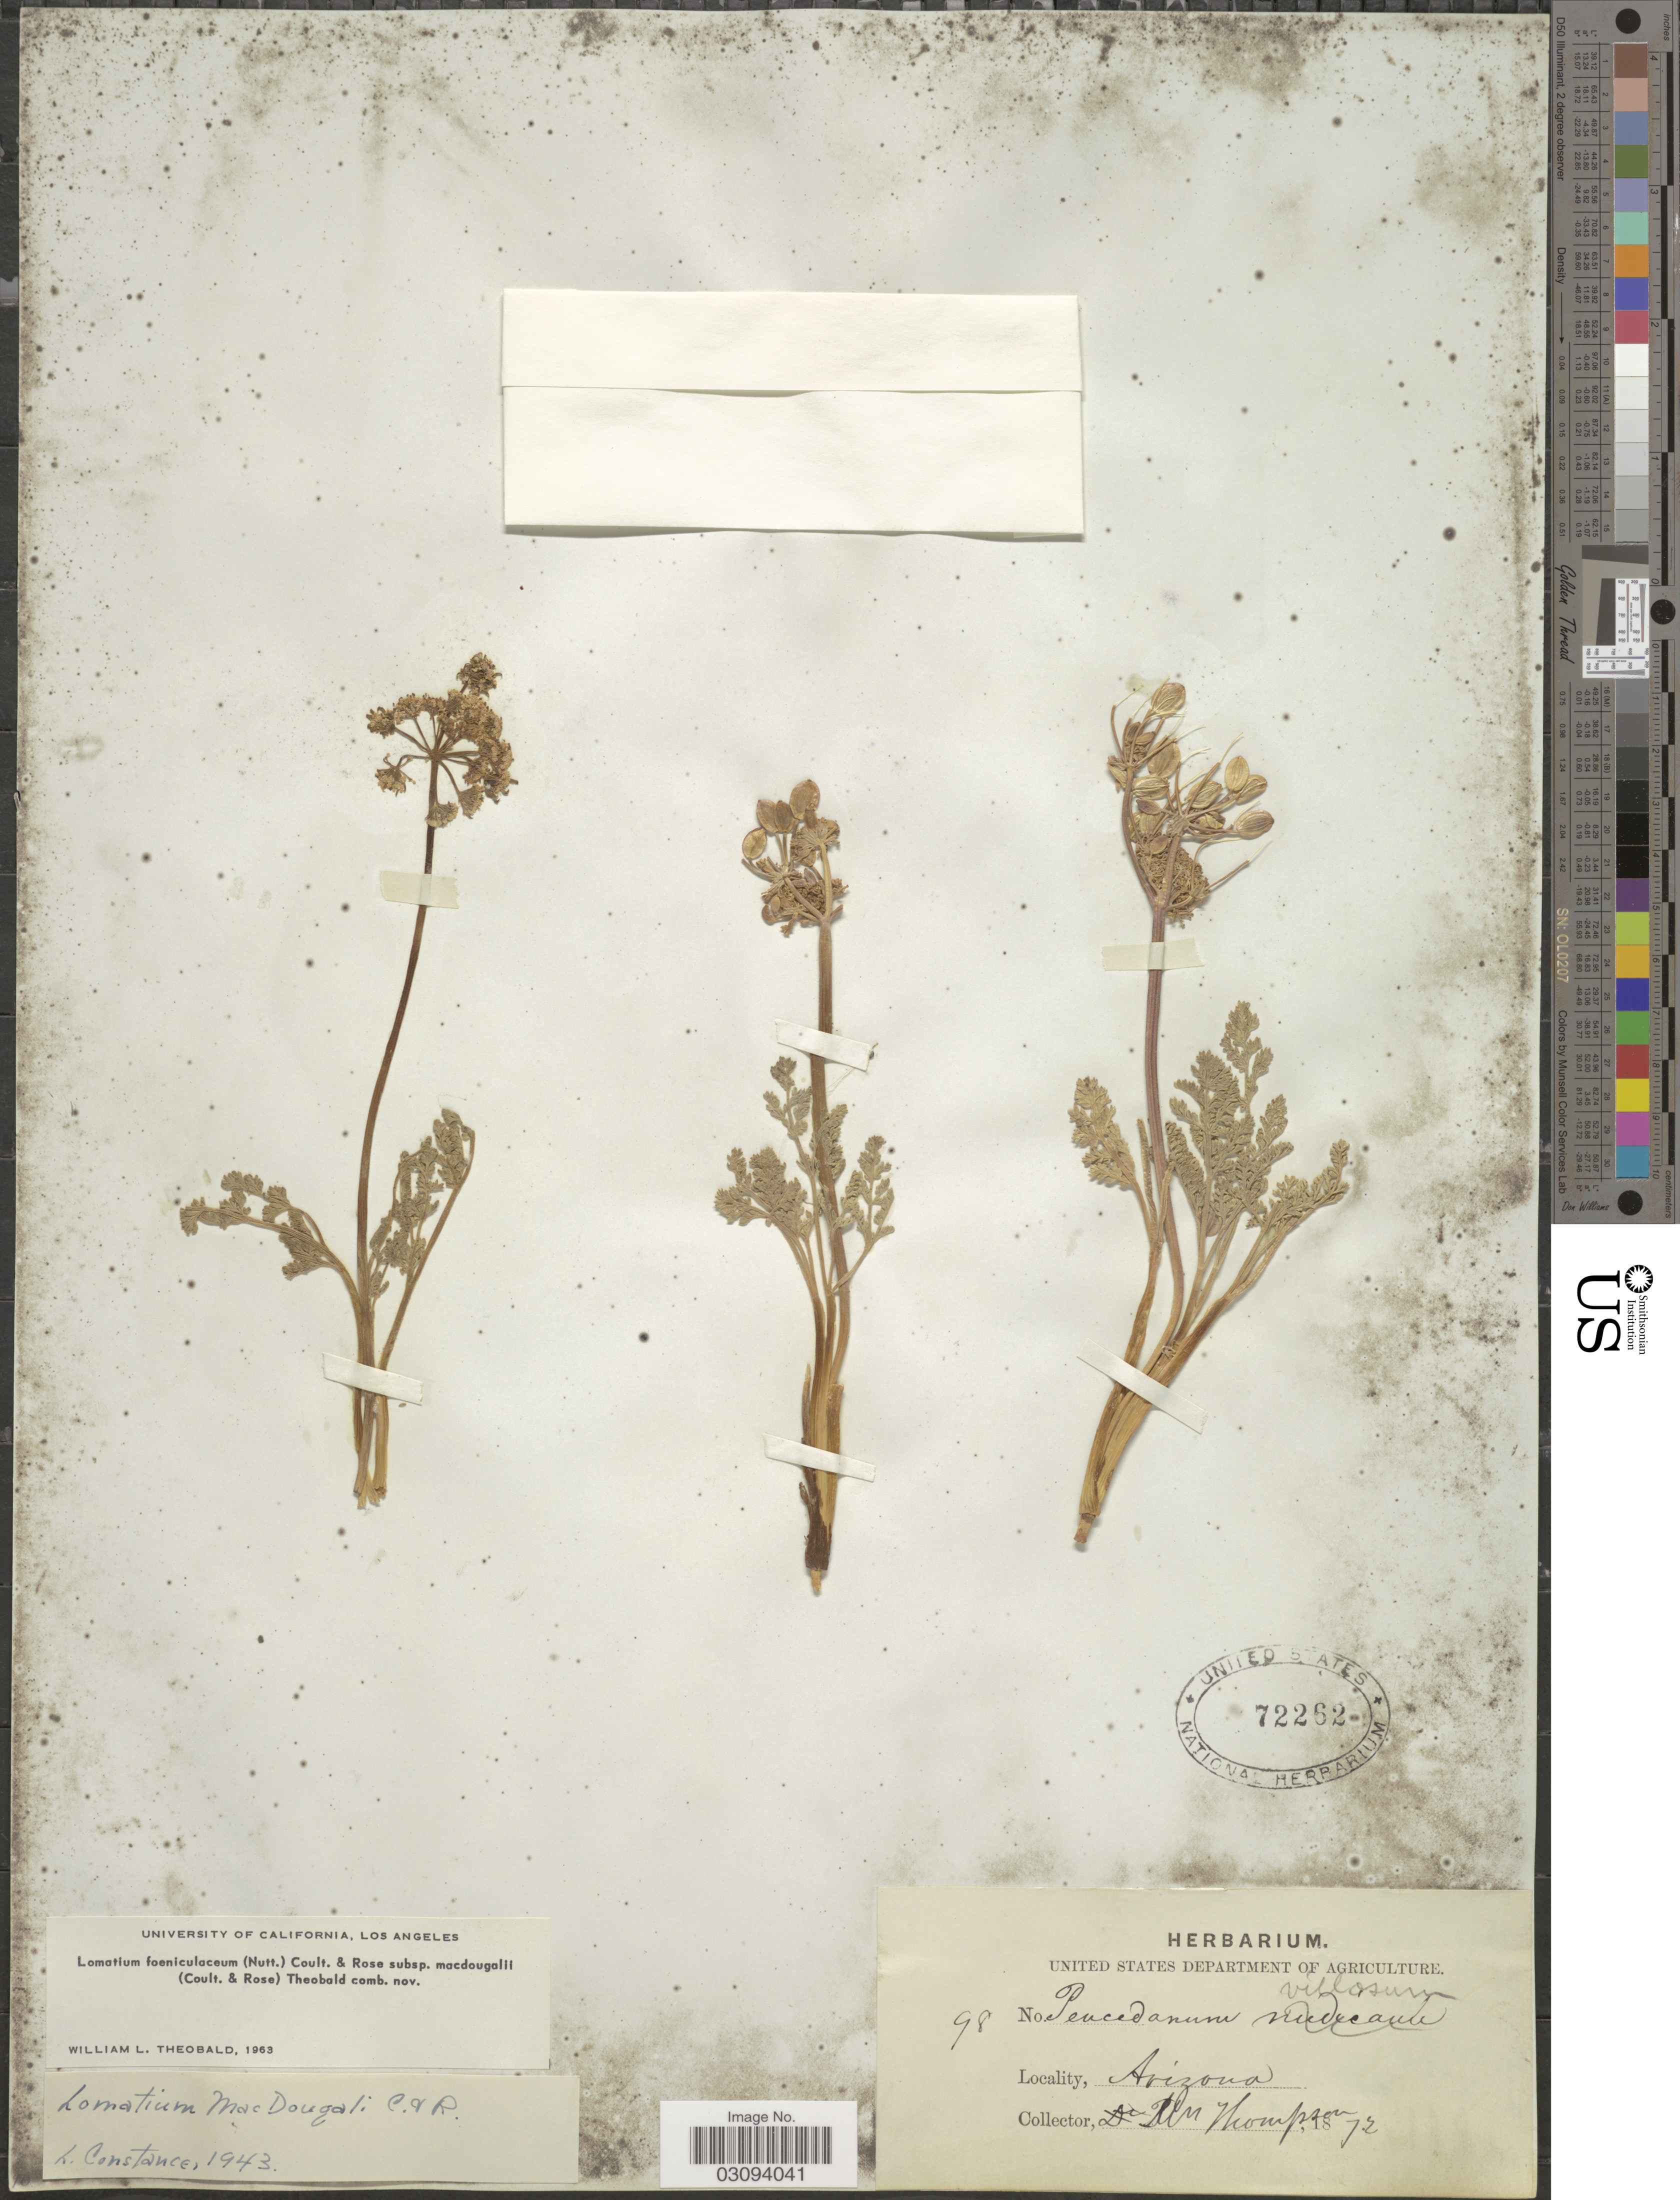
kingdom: Plantae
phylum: Tracheophyta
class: Magnoliopsida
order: Apiales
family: Apiaceae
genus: Lomatium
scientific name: Lomatium foeniculaceum subsp. macdougalii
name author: (J.M. Coult. & Rose) W.L. Theob.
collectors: Thompson, --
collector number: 98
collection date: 1872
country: United States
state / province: Arizona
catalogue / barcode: US 72262